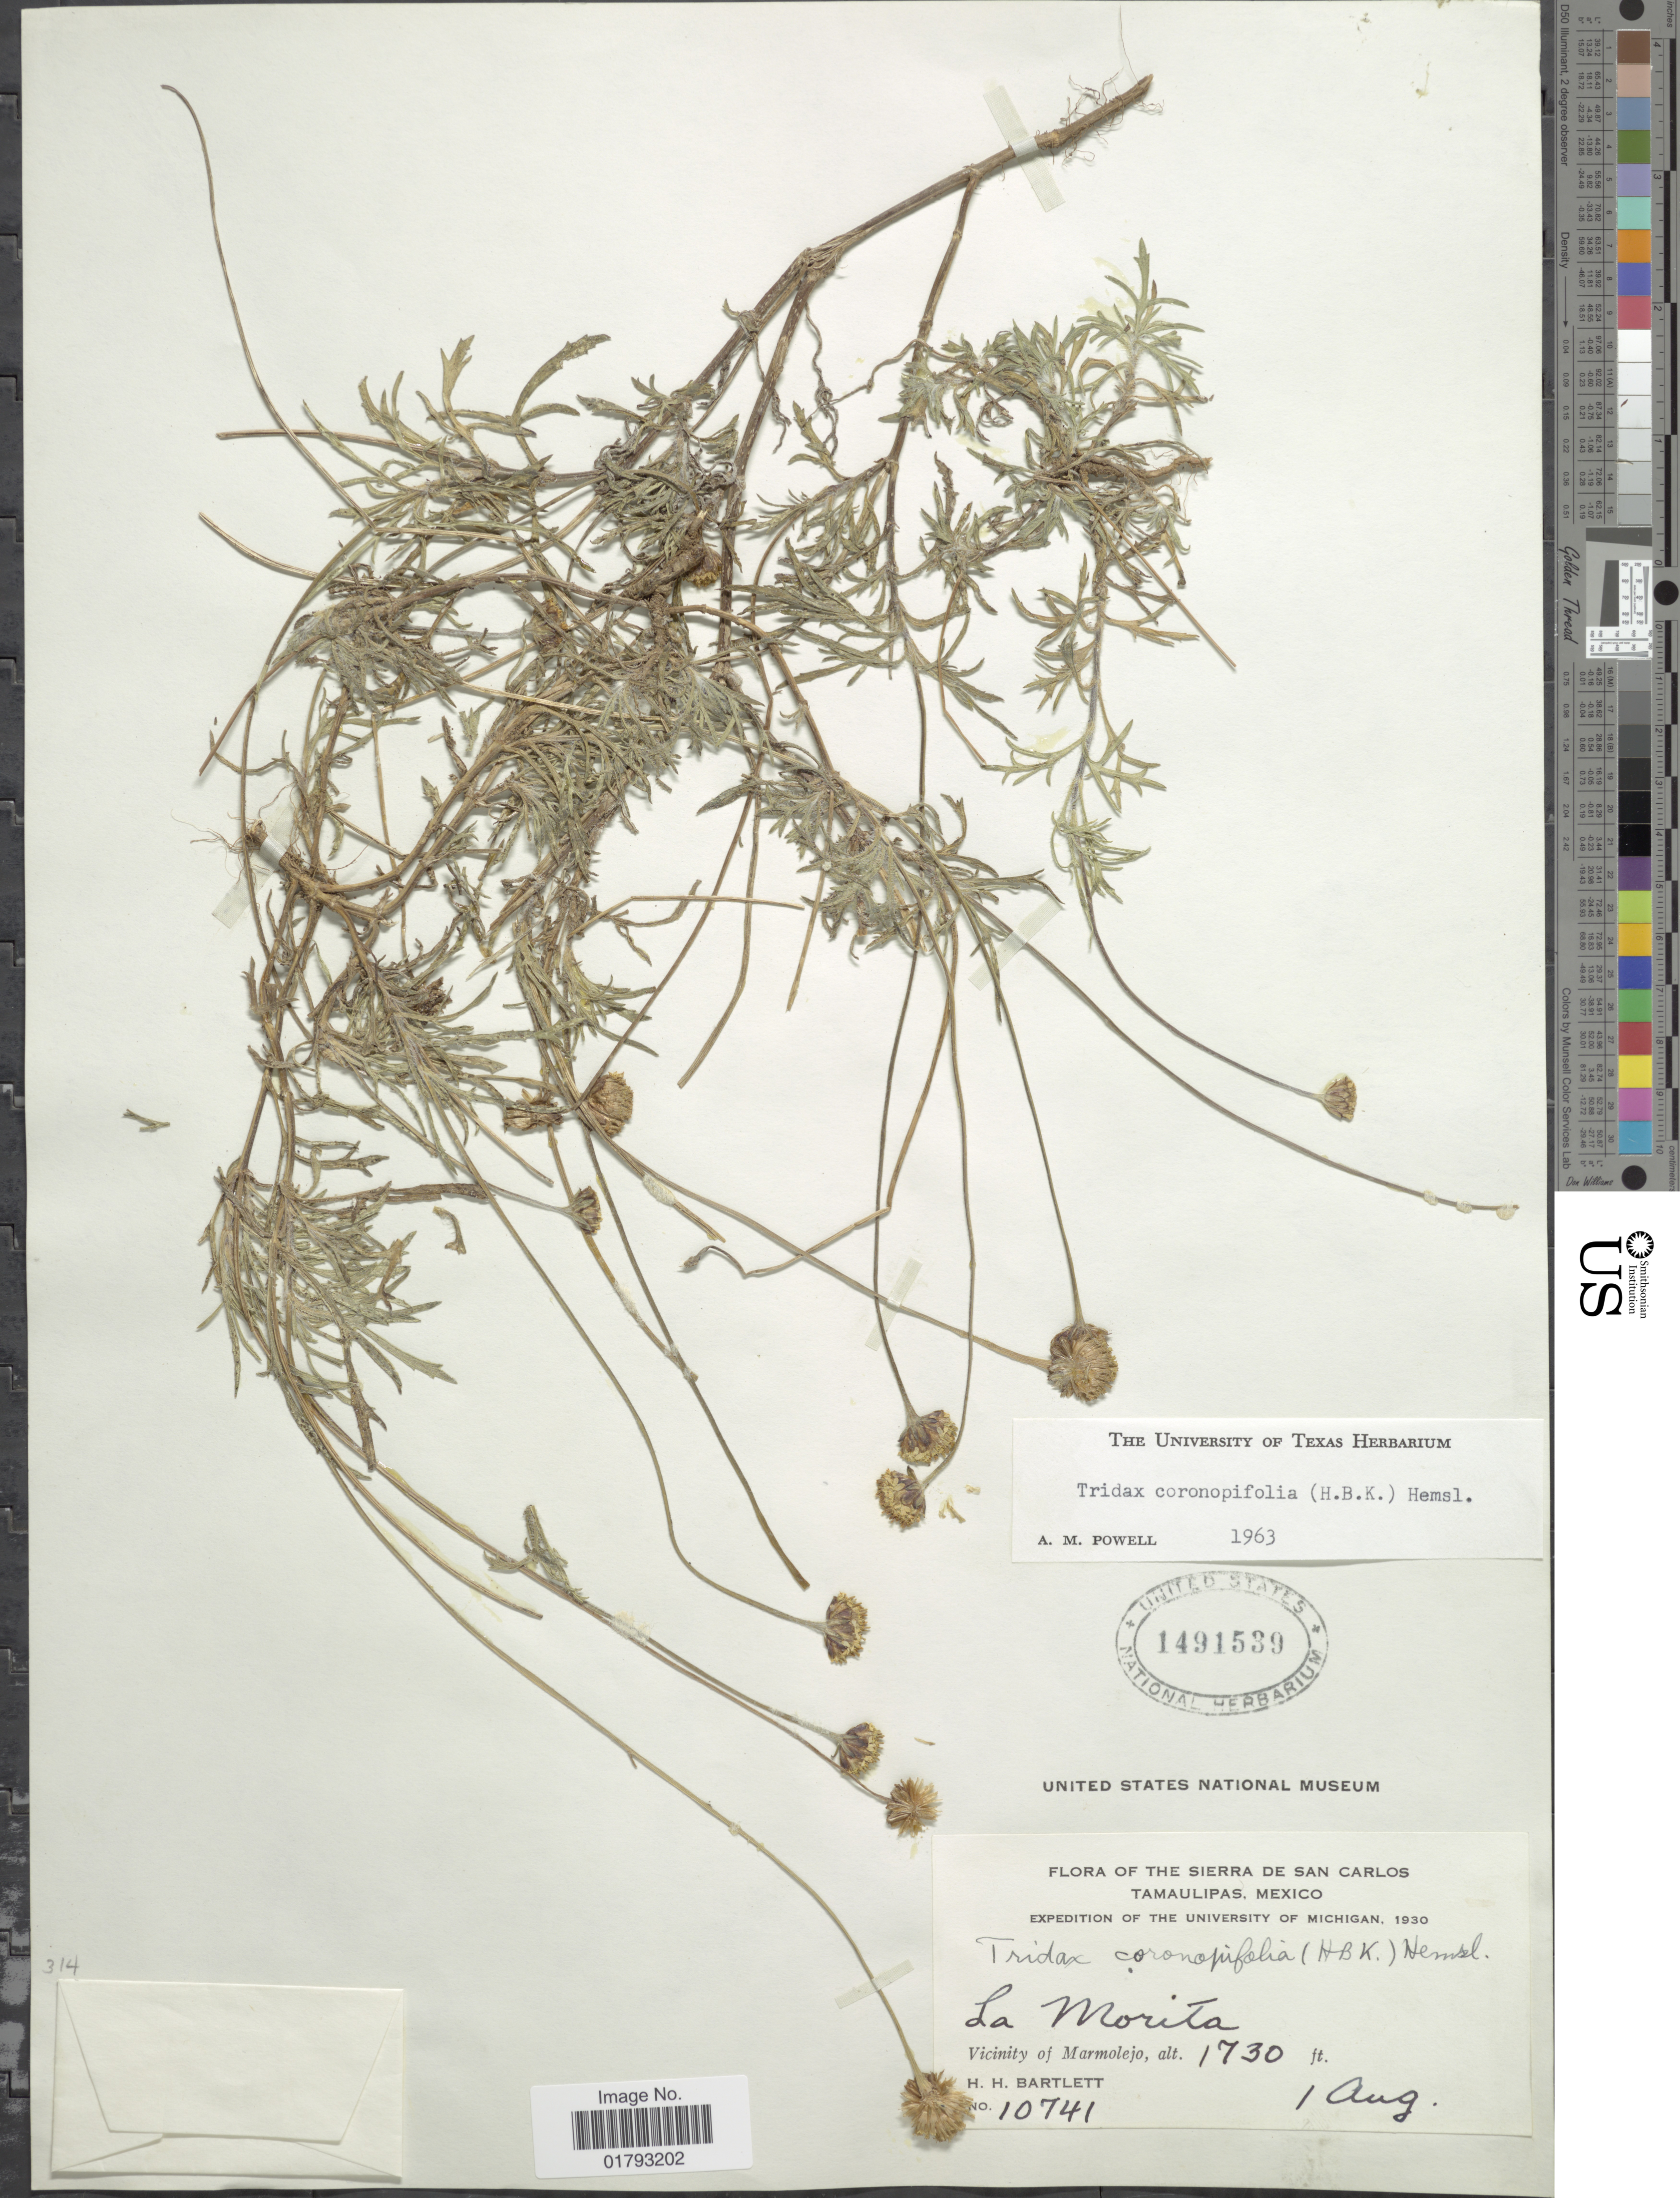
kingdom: Plantae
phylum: Tracheophyta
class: Magnoliopsida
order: Asterales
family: Asteraceae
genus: Tridax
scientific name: Tridax coronopifolia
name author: (Kunth) Hemsl.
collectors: H. H. Bartlett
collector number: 10741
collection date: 1930-08-01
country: Mexico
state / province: Tamaulipas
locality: Sierra de San Carlos, Tamaulipas, Mexico. La Morita. Vicinity of Marmolejo.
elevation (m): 527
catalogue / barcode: US 1491539